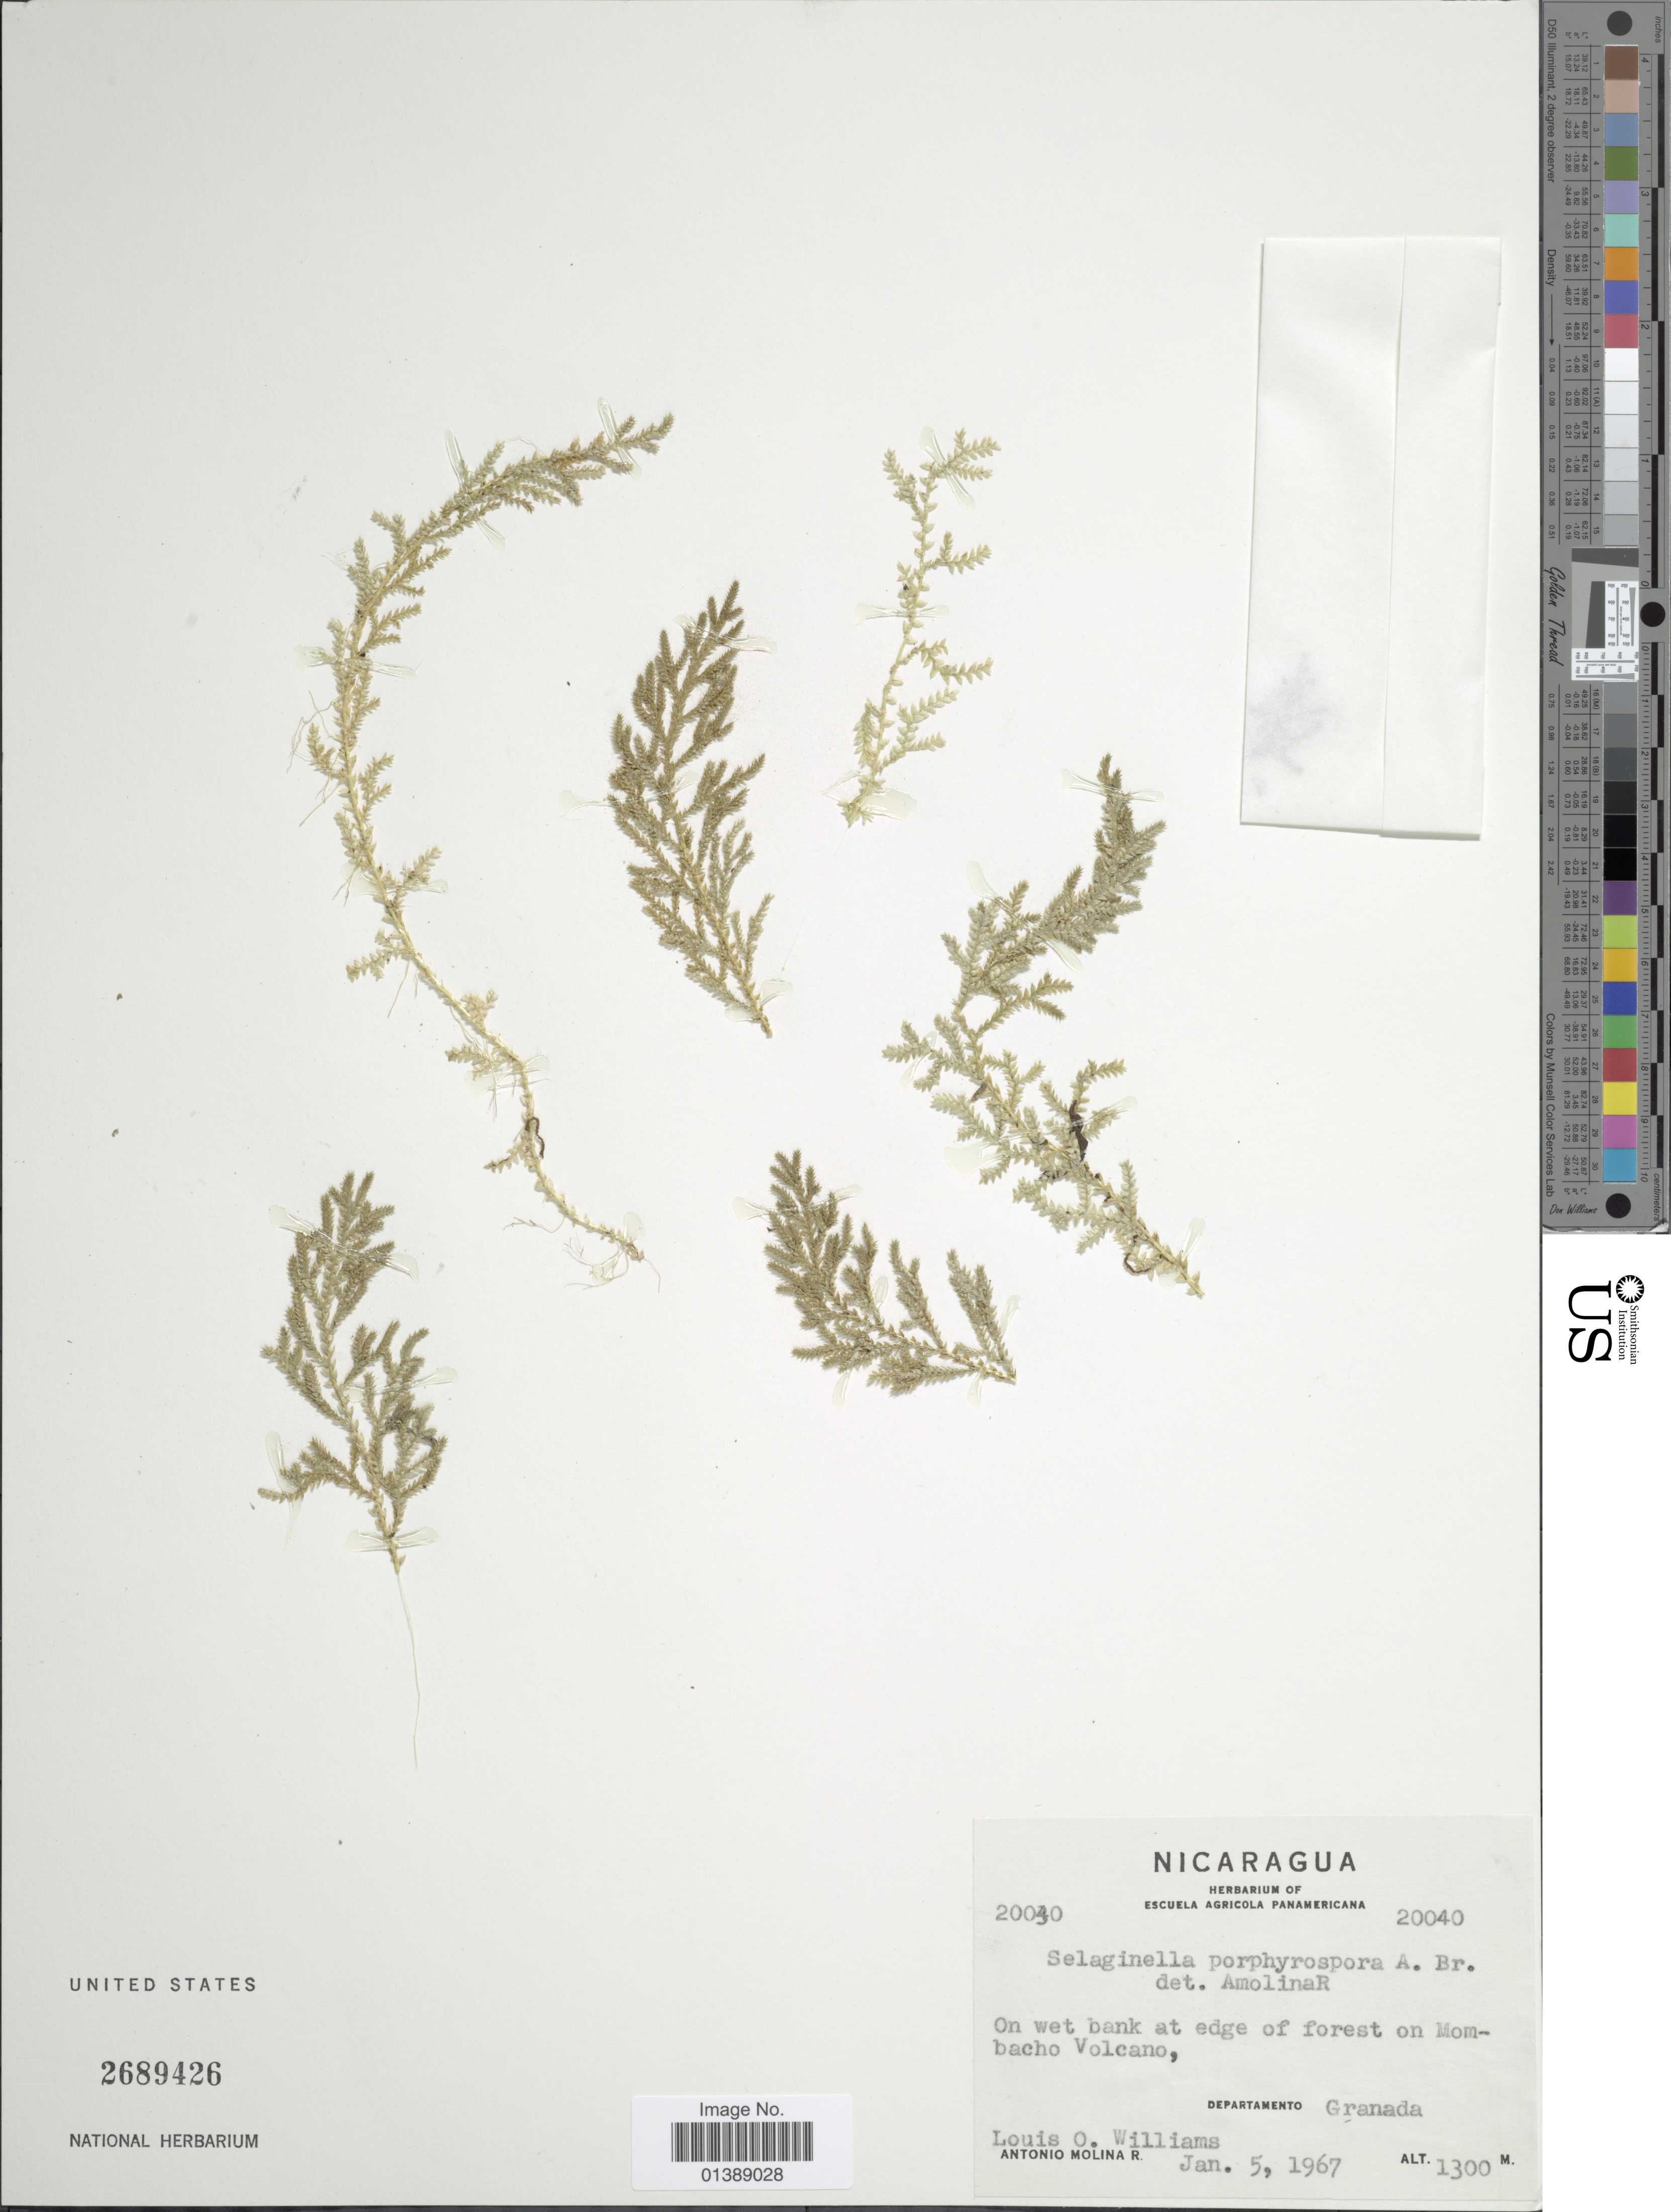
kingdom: Plantae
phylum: Tracheophyta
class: Lycopodiopsida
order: Selaginellales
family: Selaginellaceae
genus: Selaginella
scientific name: Selaginella porphyrospora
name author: A. Braun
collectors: L. O. Williams & A. Molina R.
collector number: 20040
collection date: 1967-01-05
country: Nicaragua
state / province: Granada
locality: On wet bank at edge of forest on Mombacho Volcano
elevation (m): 1300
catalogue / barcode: US 2689426